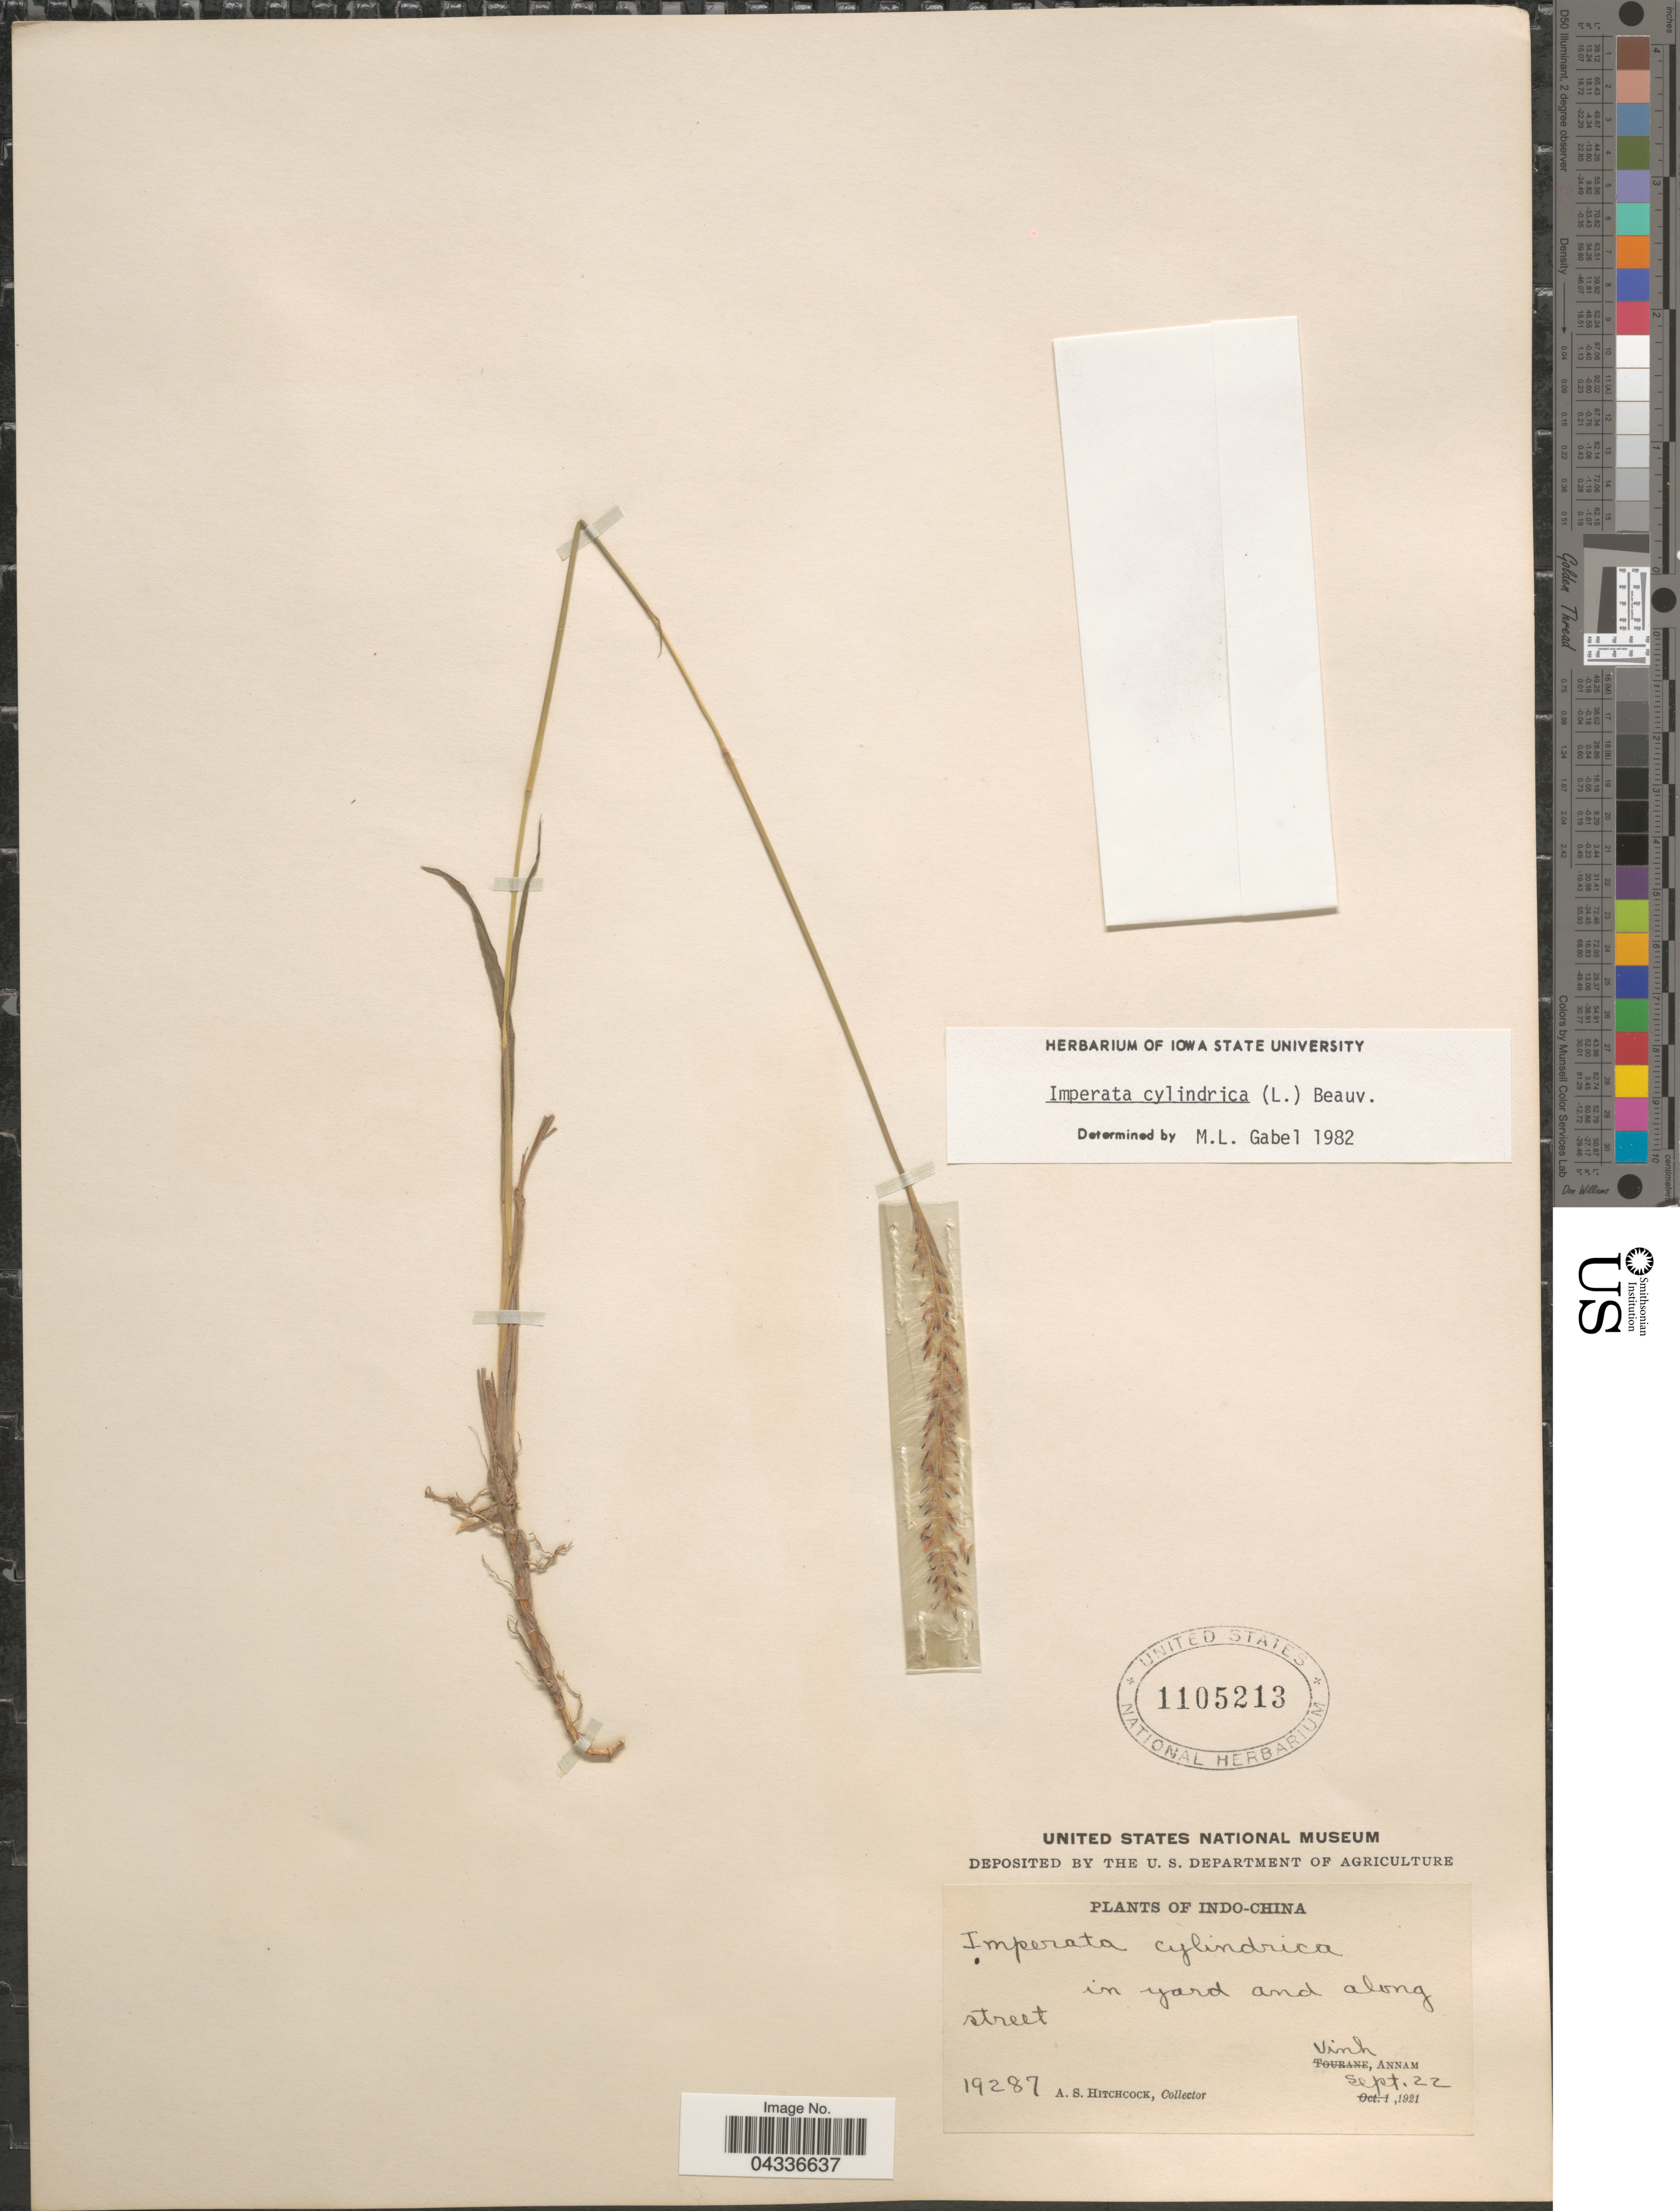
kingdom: Plantae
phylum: Tracheophyta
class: Liliopsida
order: Poales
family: Poaceae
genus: Imperata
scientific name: Imperata cylindrica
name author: (L.) P. Beauv.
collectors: A. S. Hitchcock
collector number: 19287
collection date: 1921-09-22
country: Vietnam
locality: Indo-China. Vinh, Annam.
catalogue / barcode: US 1105213